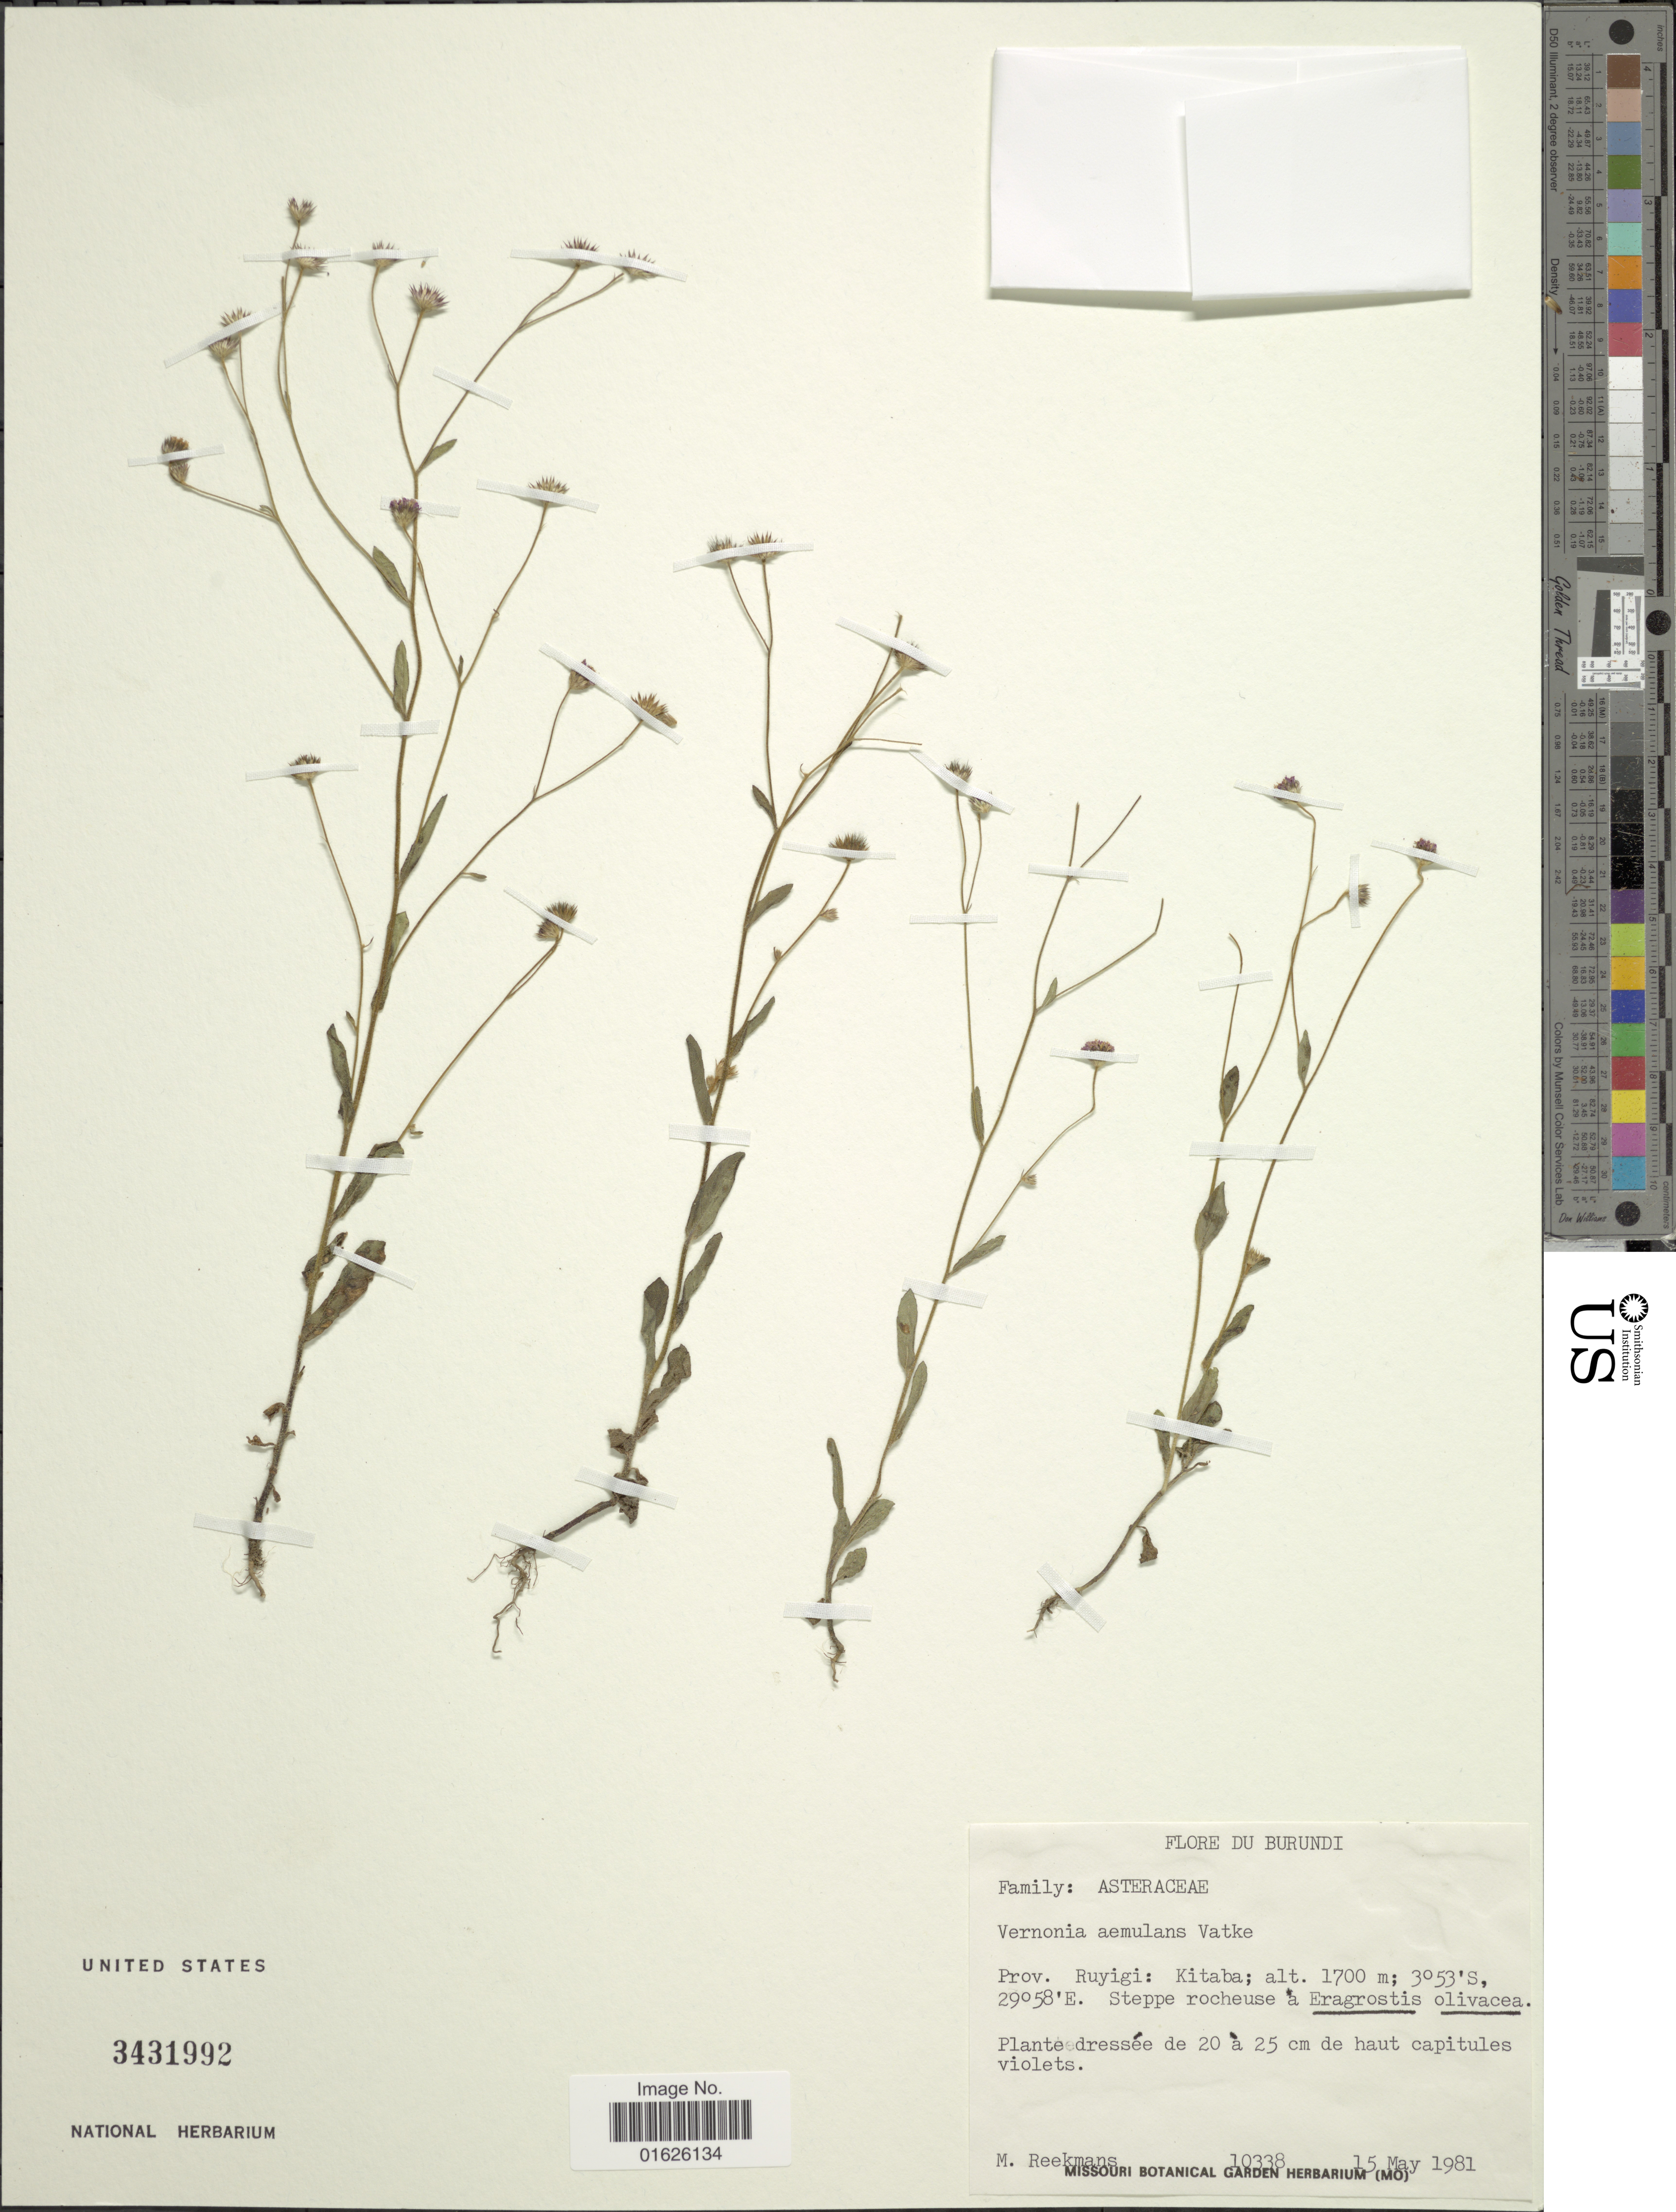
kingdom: Plantae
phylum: Tracheophyta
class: Magnoliopsida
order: Asterales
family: Asteraceae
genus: Vernoniastrum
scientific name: Vernoniastrum aemulans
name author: (Vatke) H. Rob.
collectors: M. Reekmans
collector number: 10338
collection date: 1981-05-15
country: Burundi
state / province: Ruyigi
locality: Prov. Ruyigi, Kitaba.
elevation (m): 1700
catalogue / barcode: US 3431992